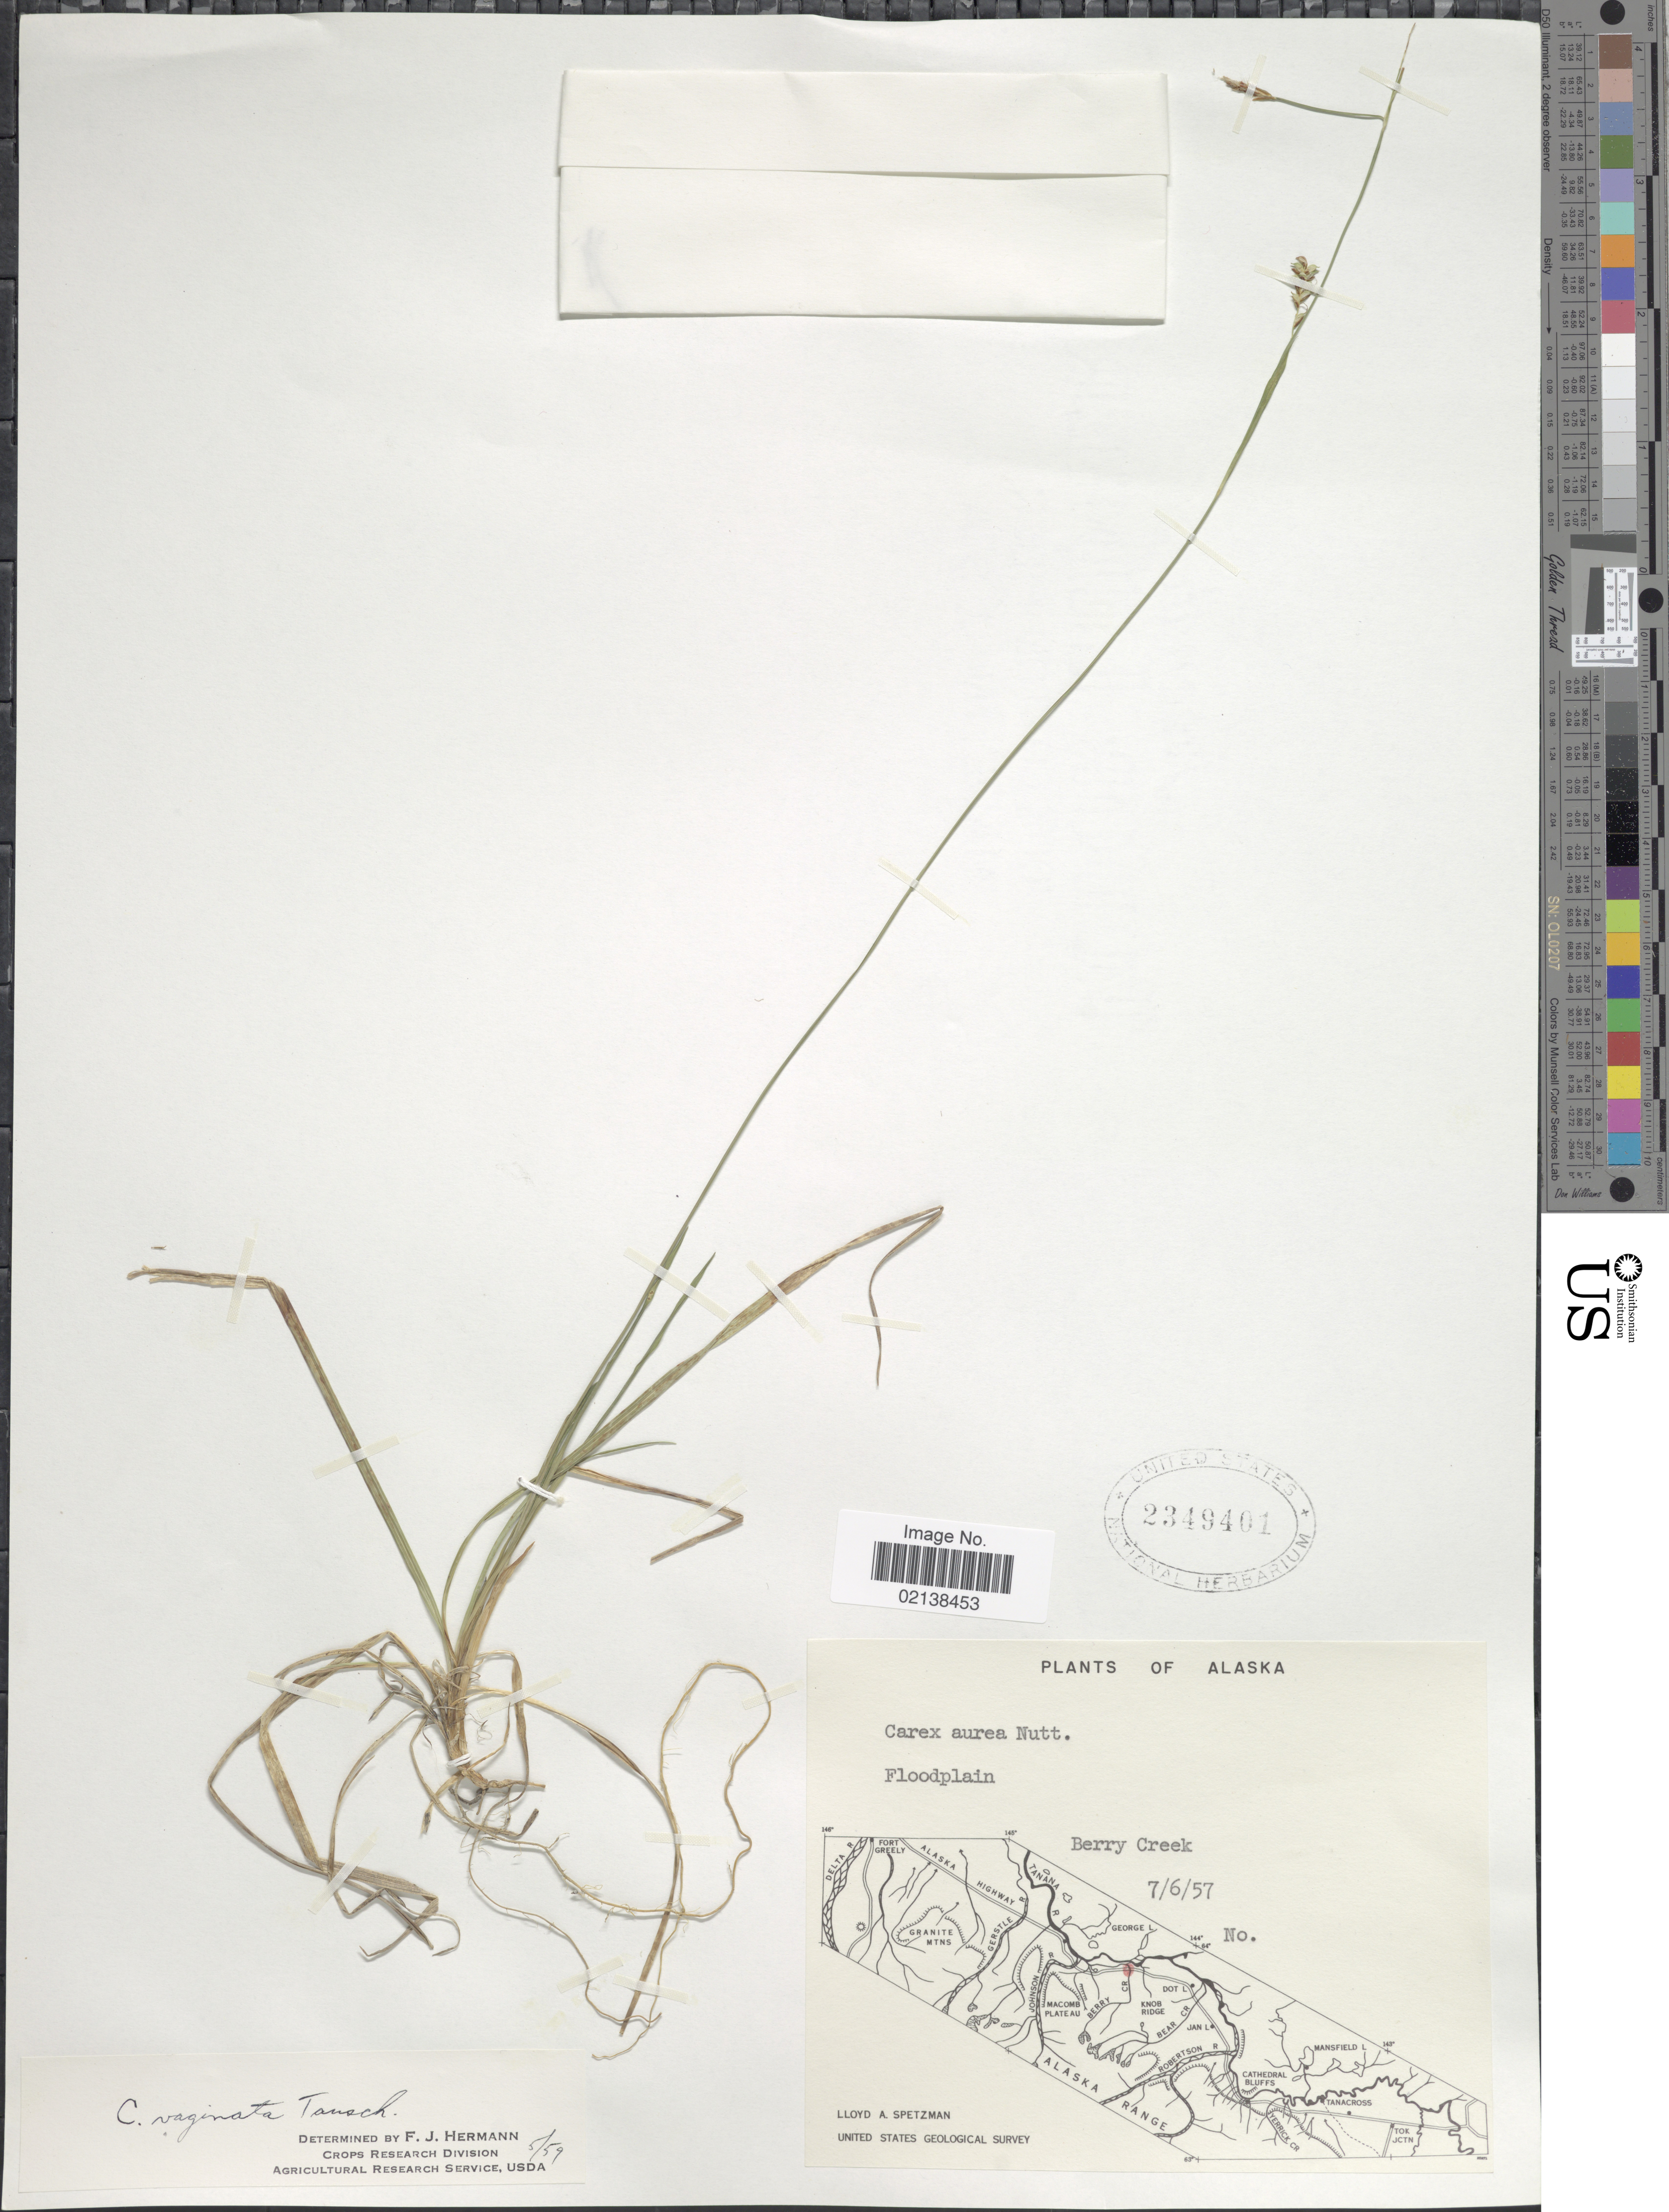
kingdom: Plantae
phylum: Tracheophyta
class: Liliopsida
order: Poales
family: Cyperaceae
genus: Carex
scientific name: Carex vaginata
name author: Tausch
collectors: L. Spetzman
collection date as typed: Transcribed d/m/y: 6/7/57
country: United States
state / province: Alaska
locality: Floodplain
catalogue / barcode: US 2349401